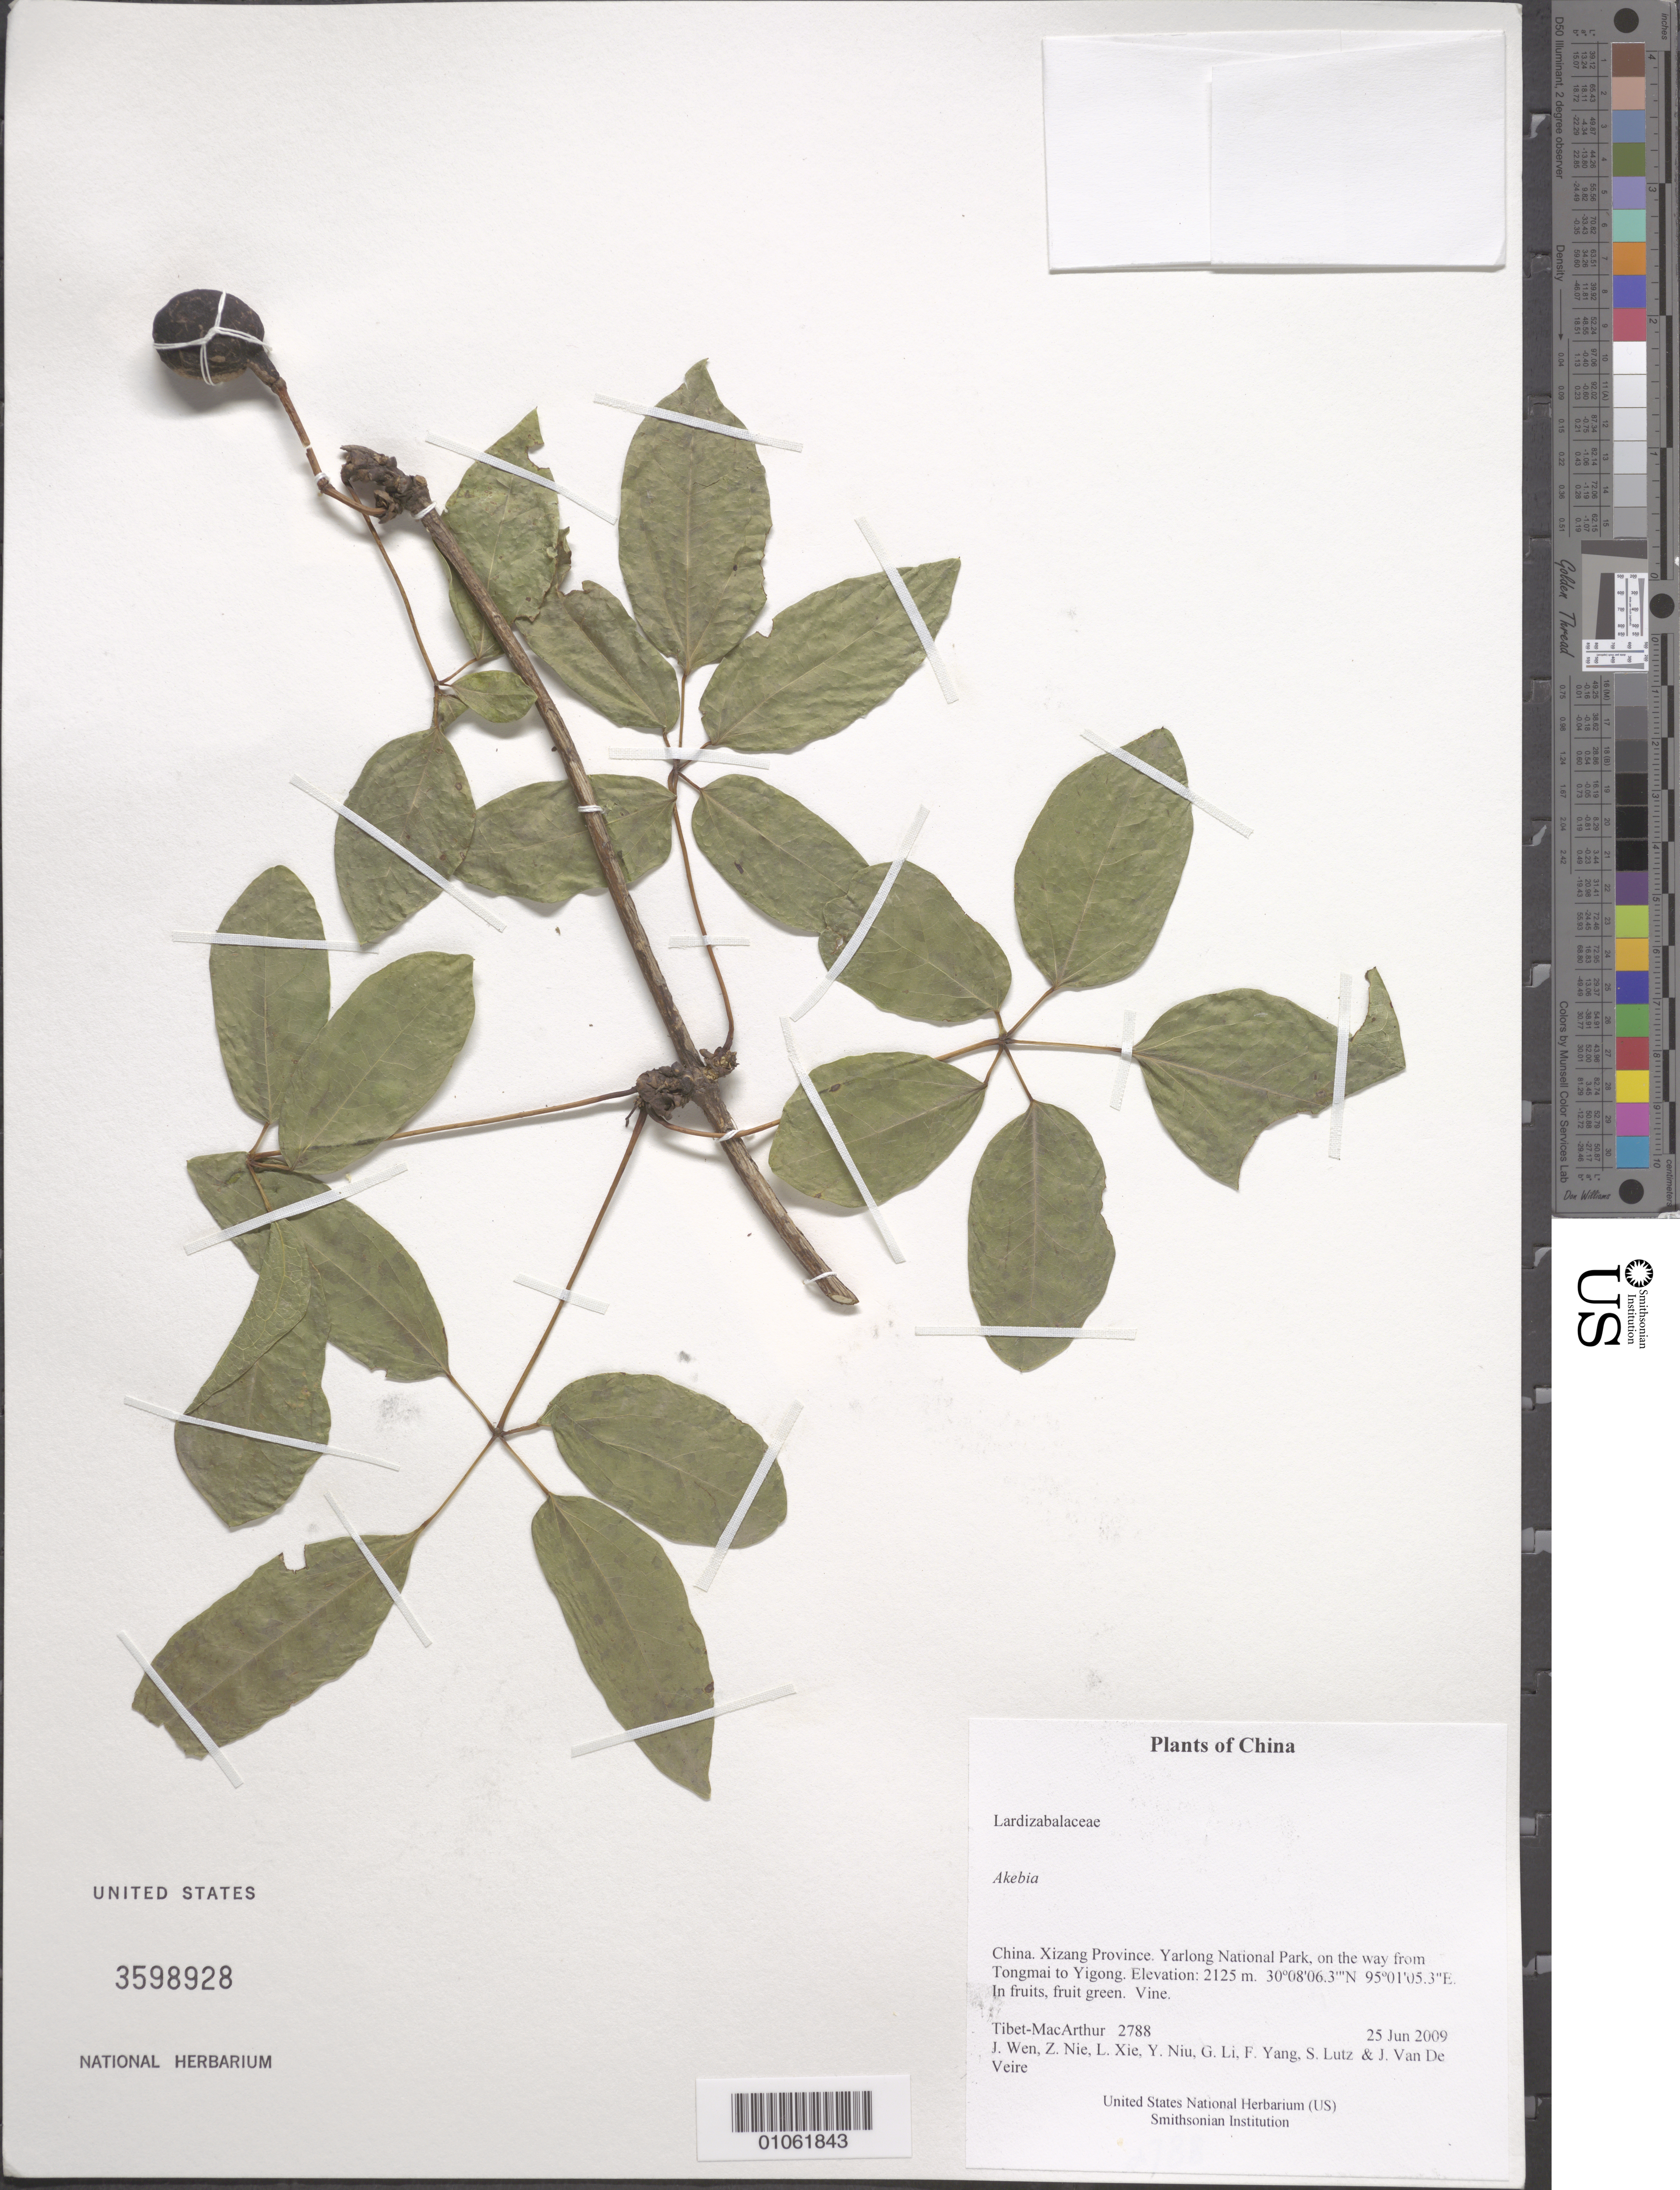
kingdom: Plantae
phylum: Tracheophyta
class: Magnoliopsida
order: Ranunculales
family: Lardizabalaceae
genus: Akebia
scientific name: Akebia sp.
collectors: Tibet-MacArthur, J. Wen, Z. Nie, L. Xie, Y. Niu, G. Li, F. Yang, S. Lutz & J. Van De Veire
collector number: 2788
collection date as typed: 25 Jun 2009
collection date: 2009-06-25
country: China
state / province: Xizang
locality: Yarlong National Park, on the way from Tongmai to Yigong.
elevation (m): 2125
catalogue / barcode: US 3598928